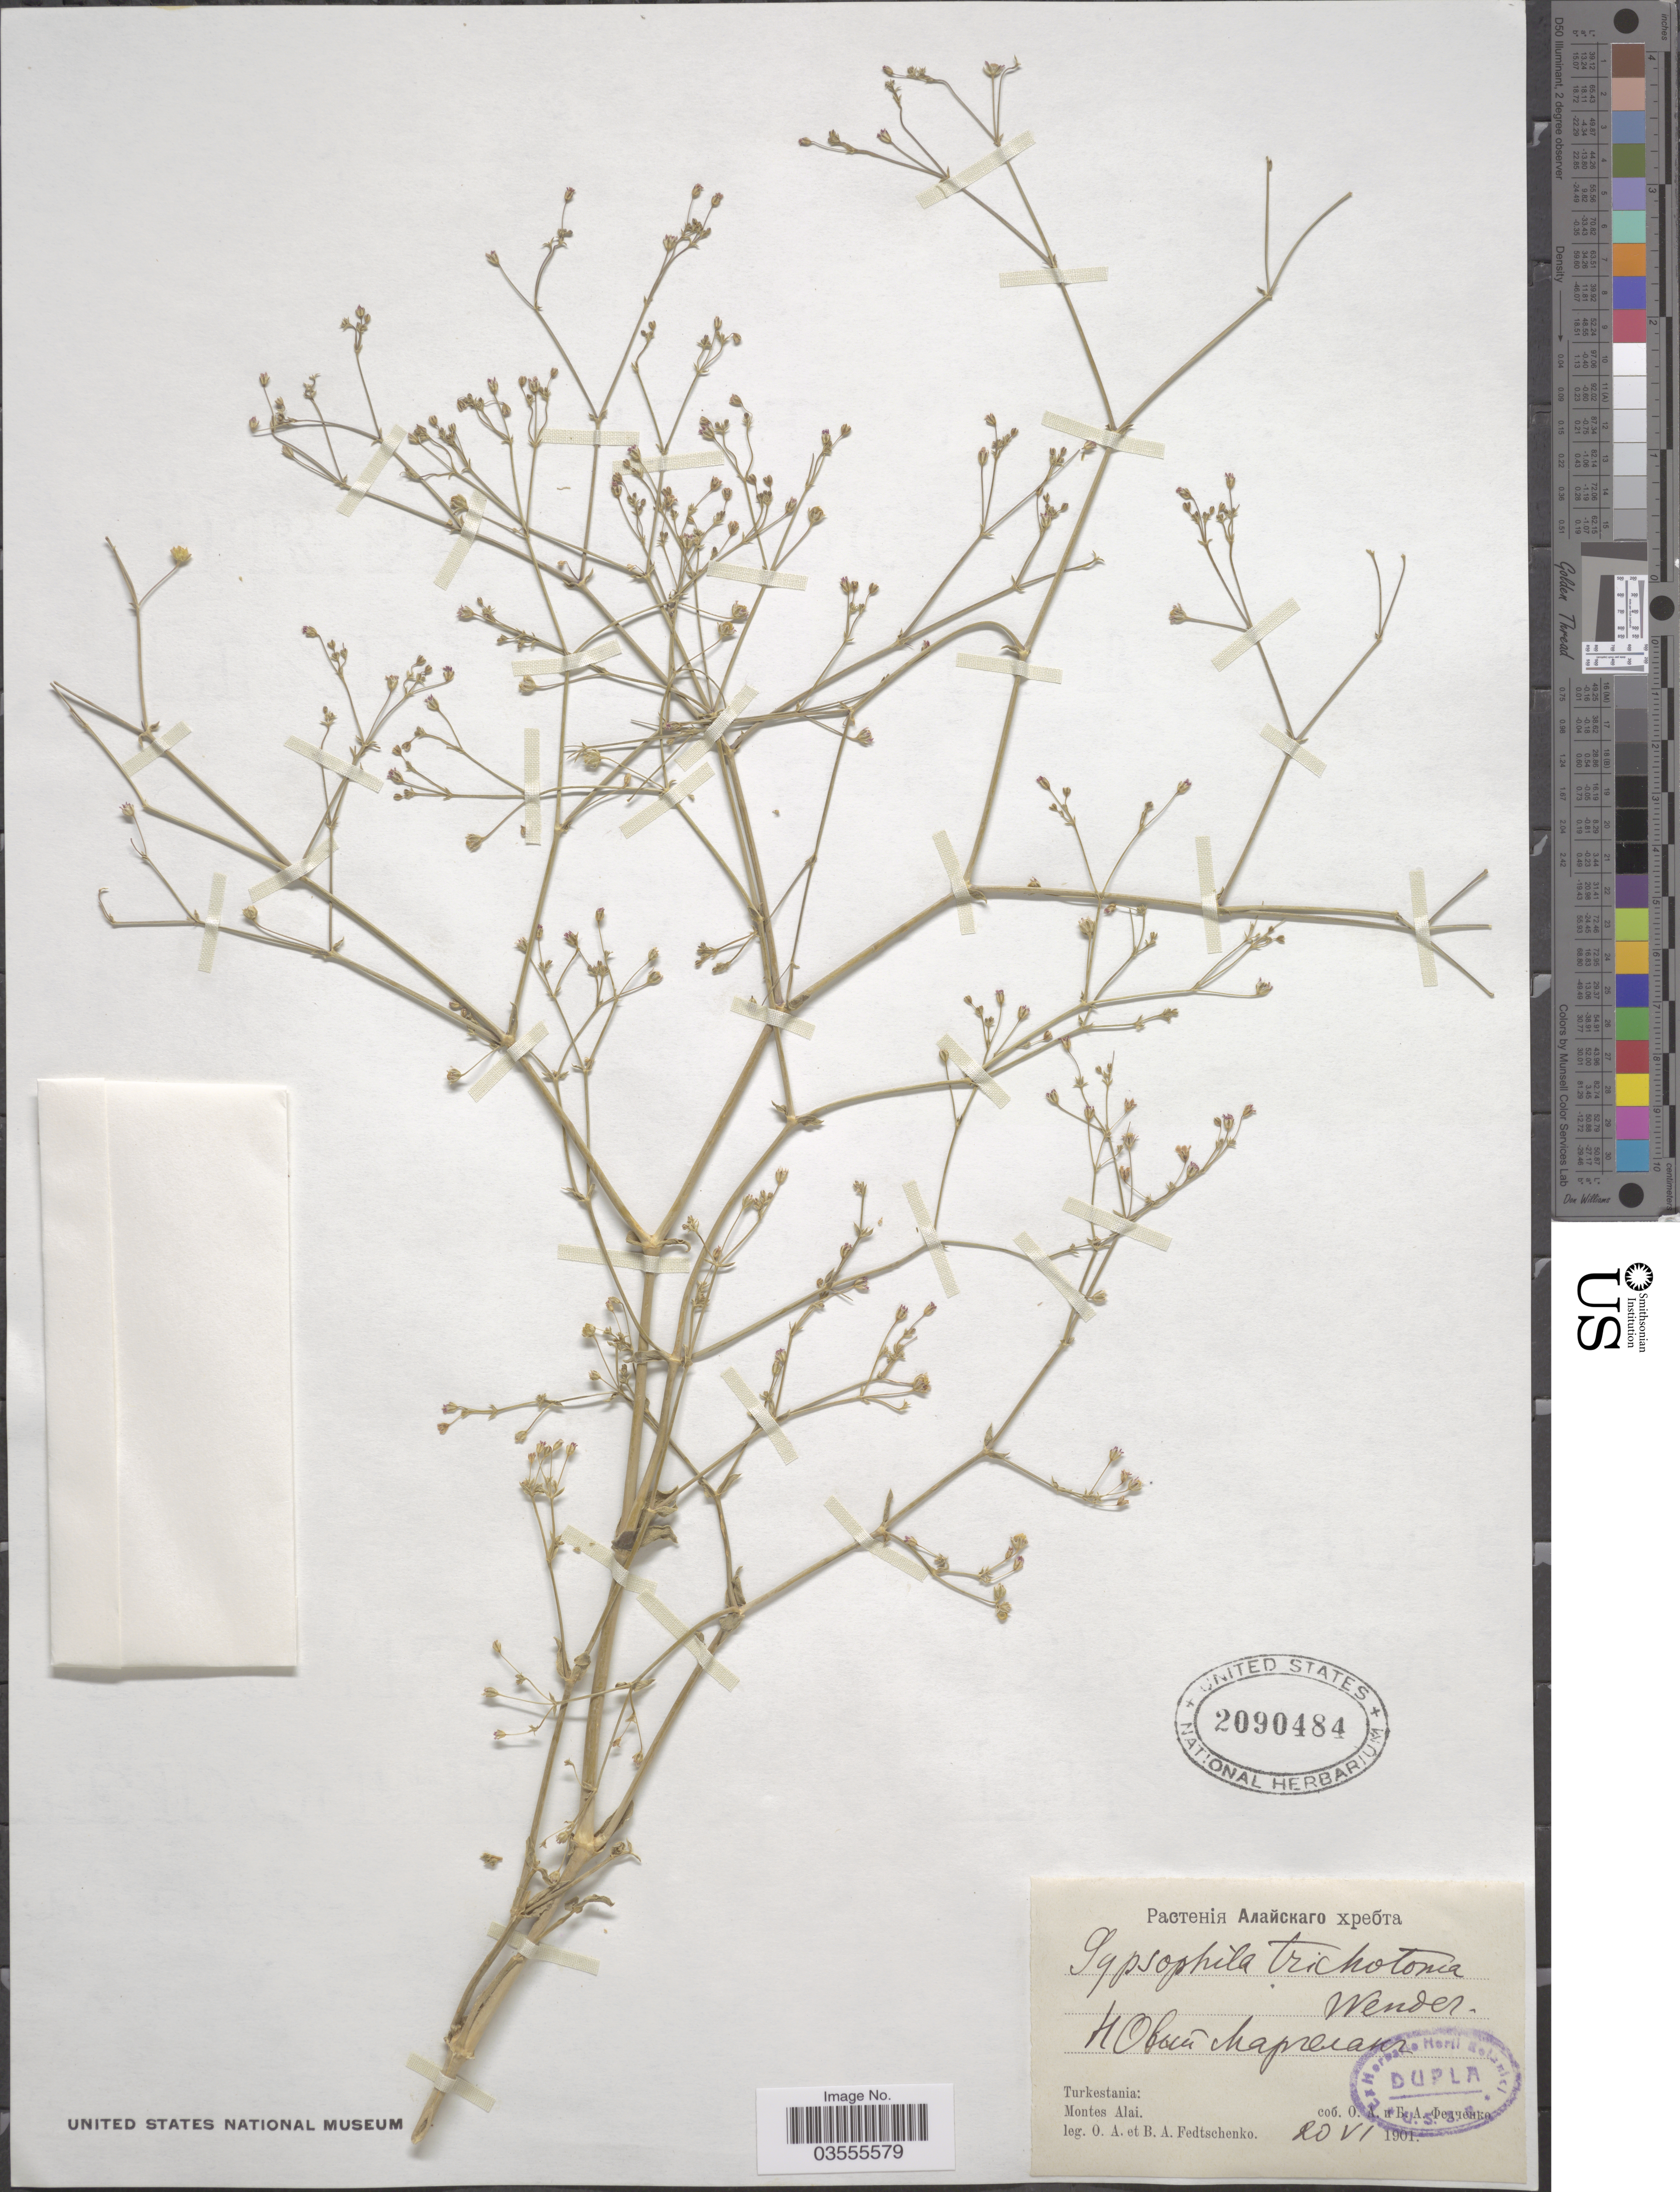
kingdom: Plantae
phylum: Tracheophyta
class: Magnoliopsida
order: Caryophyllales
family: Caryophyllaceae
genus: Gypsophila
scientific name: Gypsophila perfoliata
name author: L.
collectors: O. A. Fedtschenko & B. A. Fedtschenko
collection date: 1901-06-20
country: Kyrgyzstan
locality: Turkestania: Montes Alai.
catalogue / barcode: US 2090484